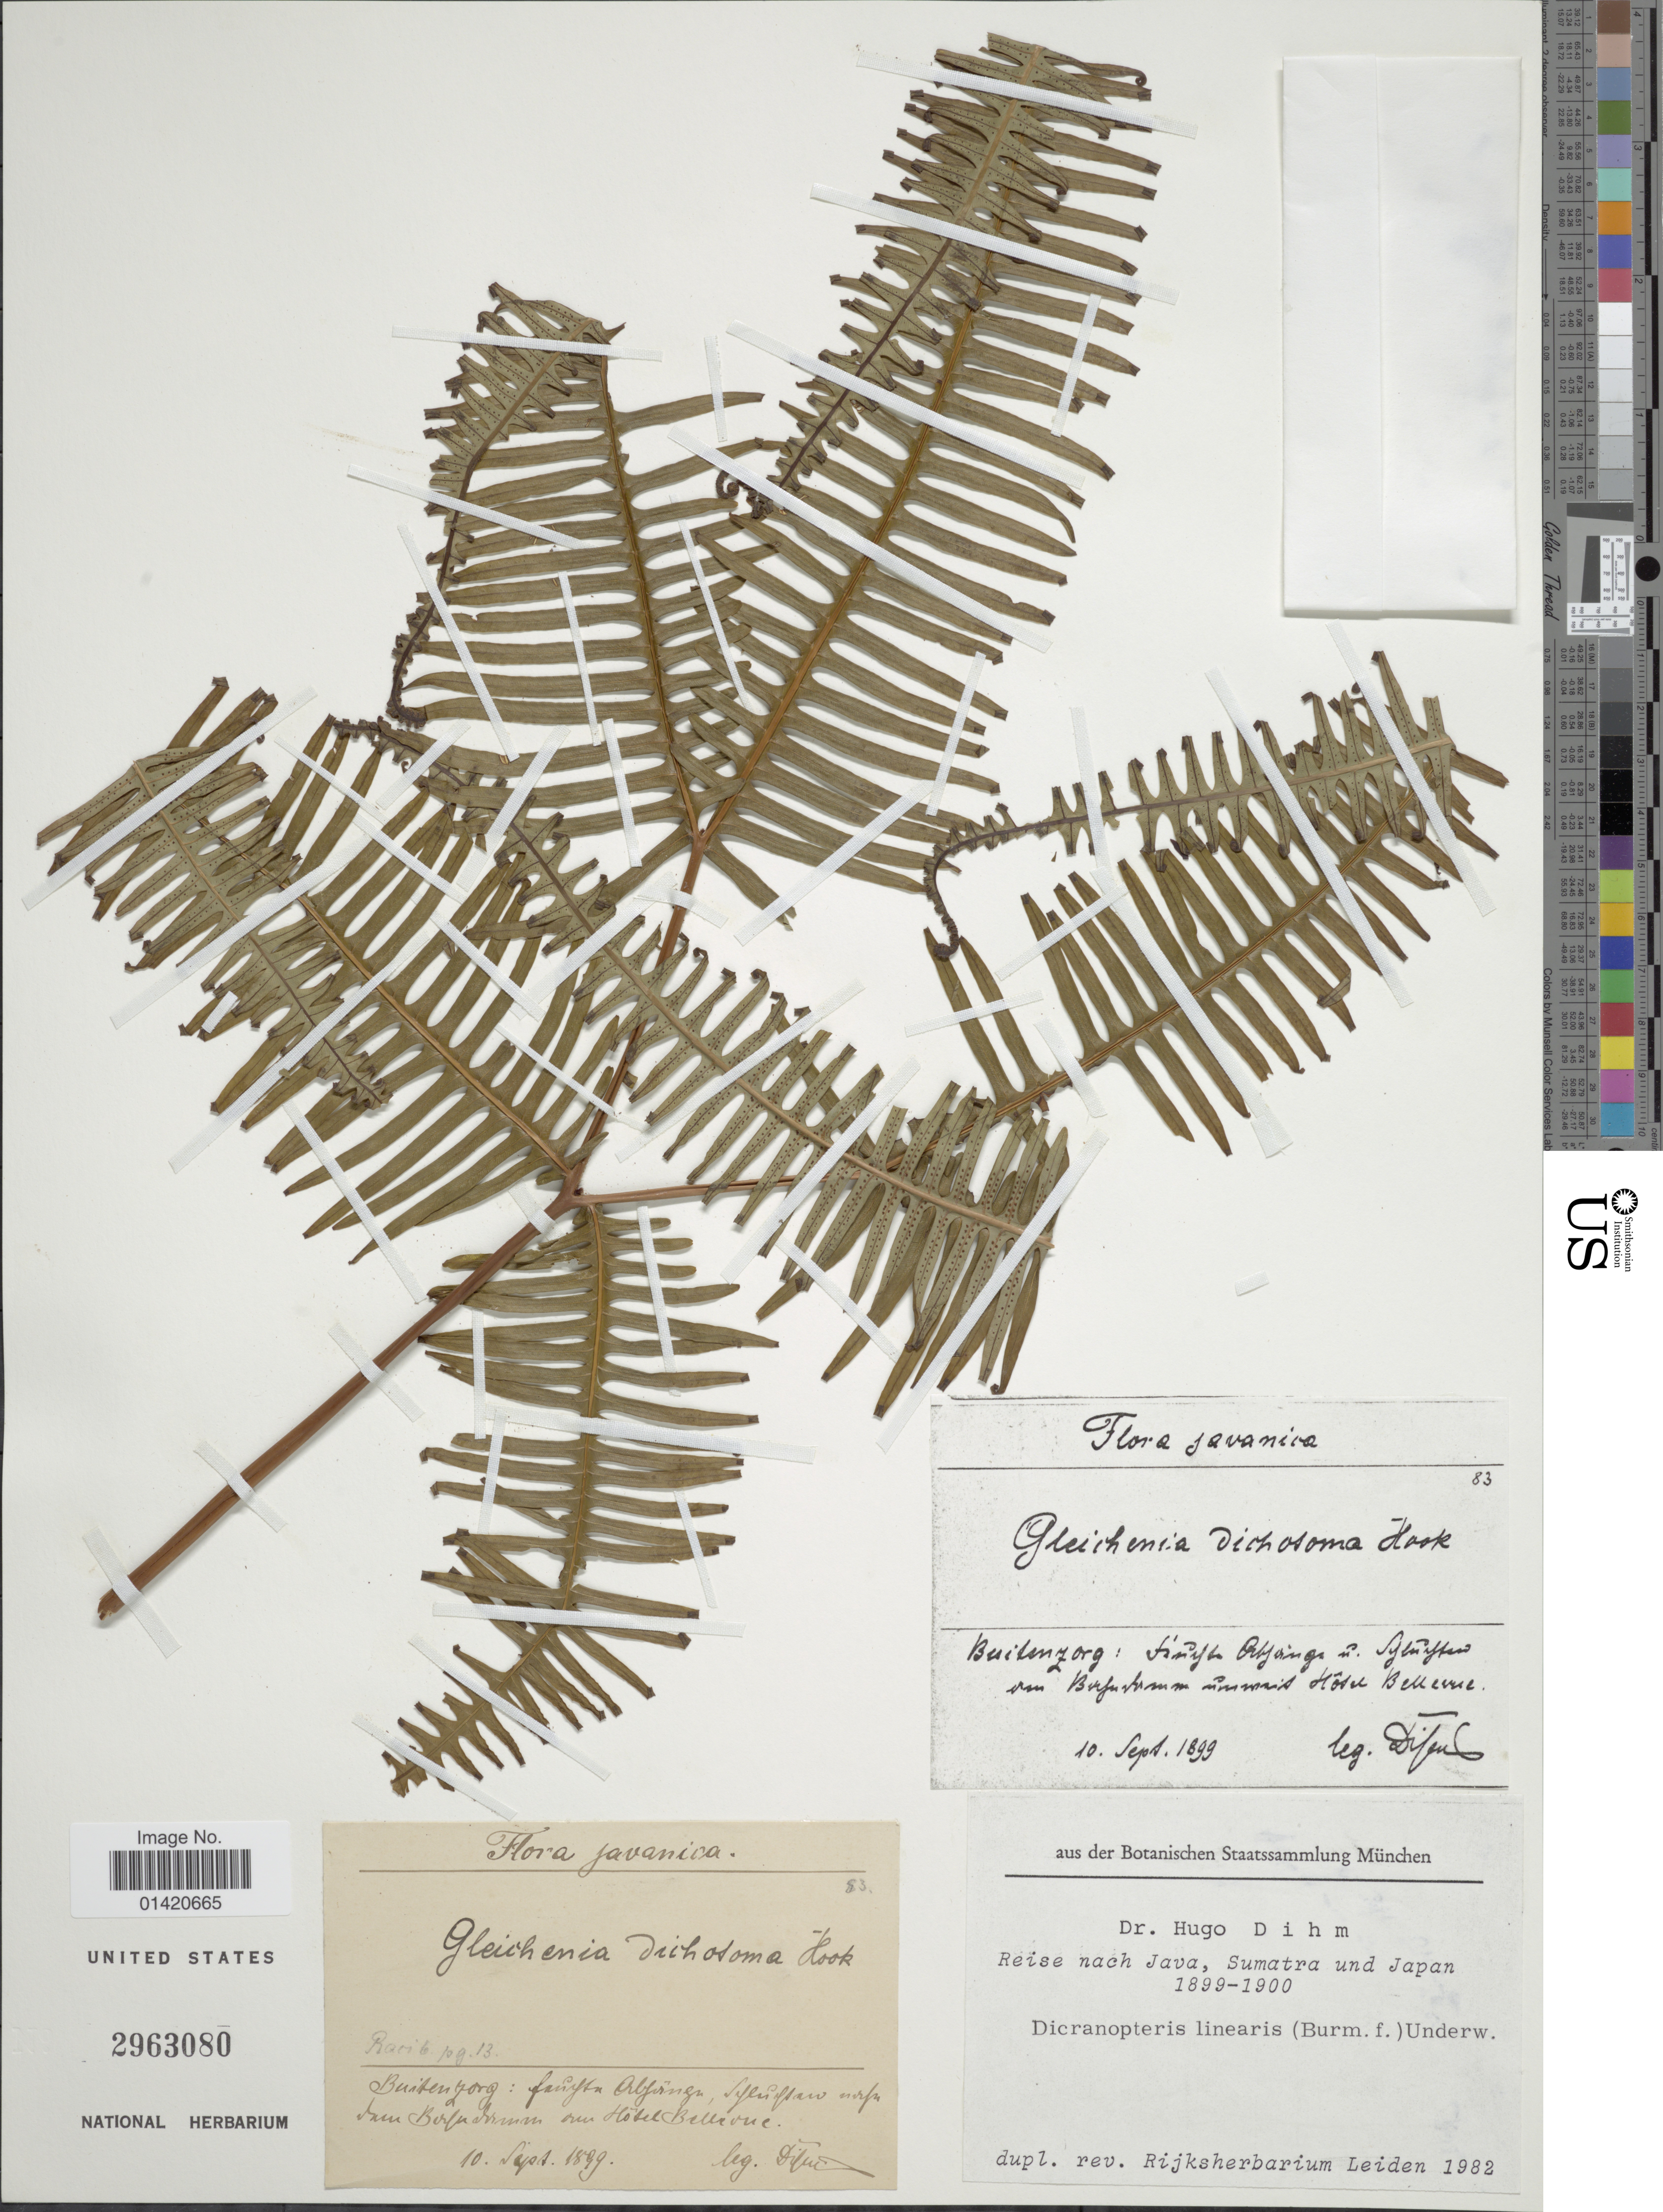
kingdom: Plantae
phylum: Tracheophyta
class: Polypodiopsida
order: Gleicheniales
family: Gleicheniaceae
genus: Dicranopteris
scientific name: Dicranopteris linearis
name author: (Burm. f.) Underw.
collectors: H. Dihm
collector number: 83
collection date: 1899-09-10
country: Indonesia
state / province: Java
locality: Buitenzorg: [illegible text]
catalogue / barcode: US 2963080